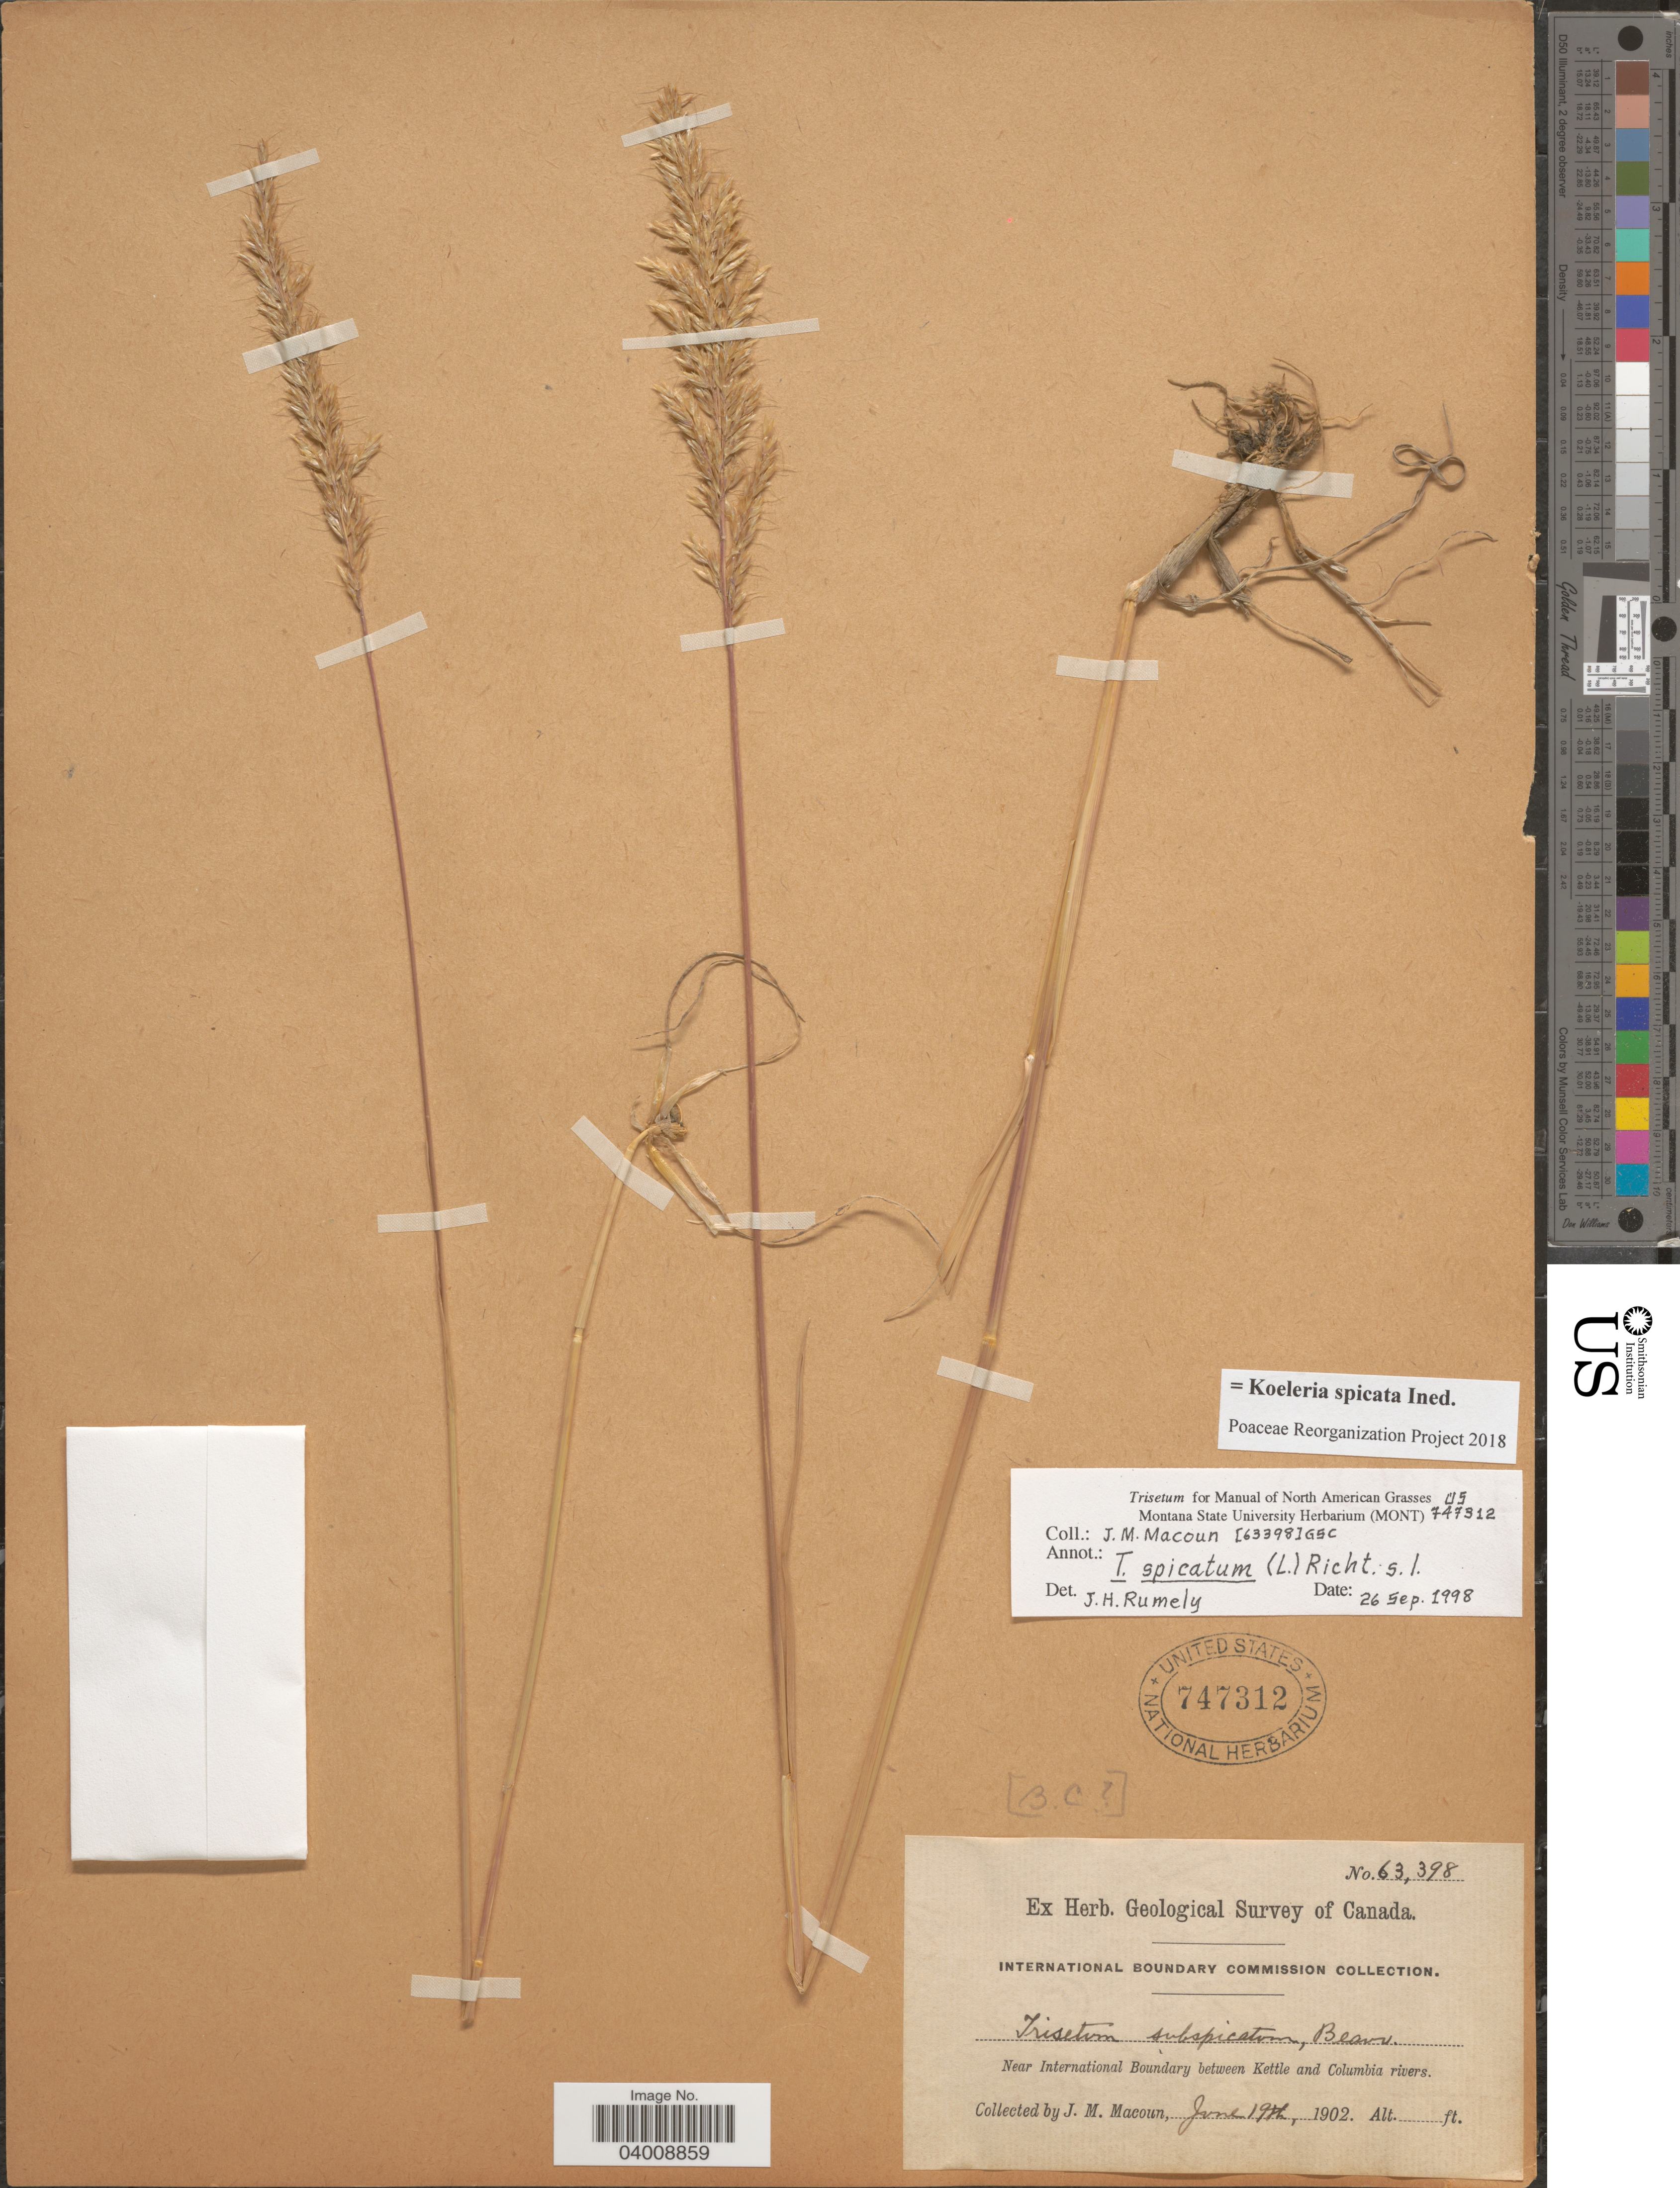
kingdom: Plantae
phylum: Tracheophyta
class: Liliopsida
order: Poales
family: Poaceae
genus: Koeleria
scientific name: Koeleria spicata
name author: (L.) Barberá et al.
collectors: J. M. Macoun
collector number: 63398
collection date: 1902-06-19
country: Canada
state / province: British Columbia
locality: Near International Boundary between Kettle and Columbia rivers.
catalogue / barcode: US 747312